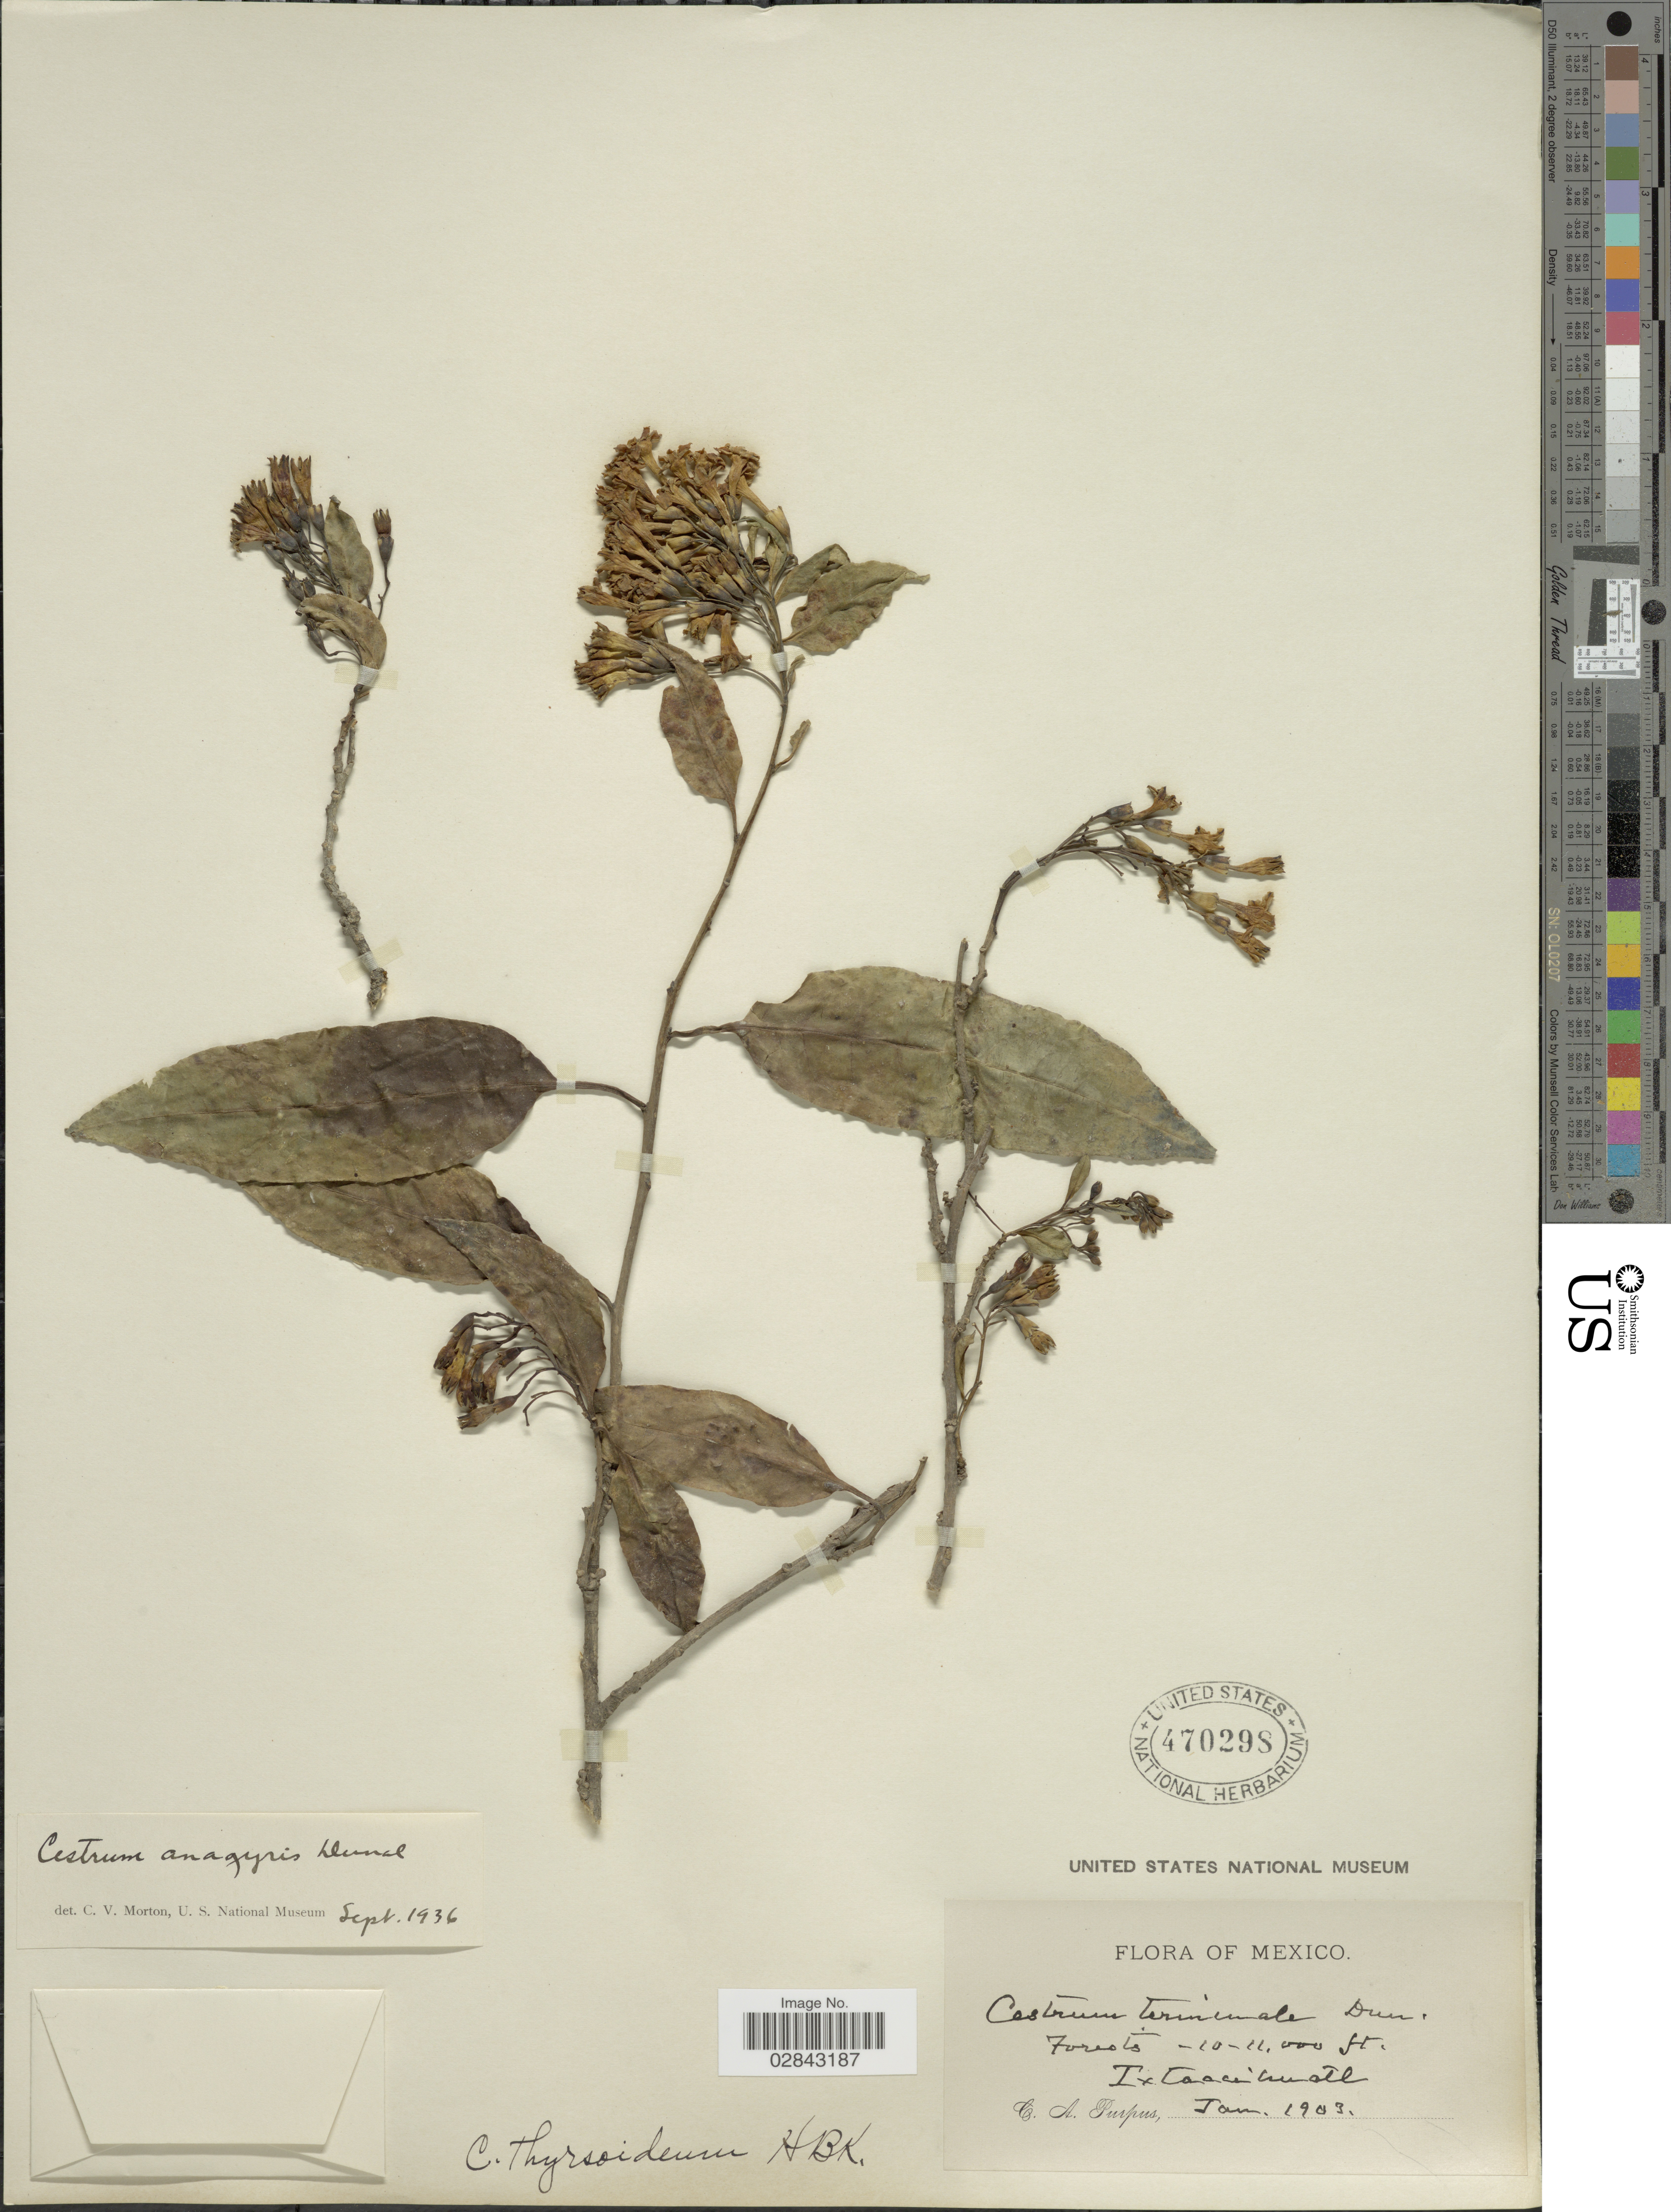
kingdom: Plantae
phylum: Tracheophyta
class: Magnoliopsida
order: Solanales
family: Solanaceae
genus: Cestrum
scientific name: Cestrum anagyris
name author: Dunal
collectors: C. A. Purpus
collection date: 1903-01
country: Mexico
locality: Ixtaccihuatl.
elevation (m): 3048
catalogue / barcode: US 470298